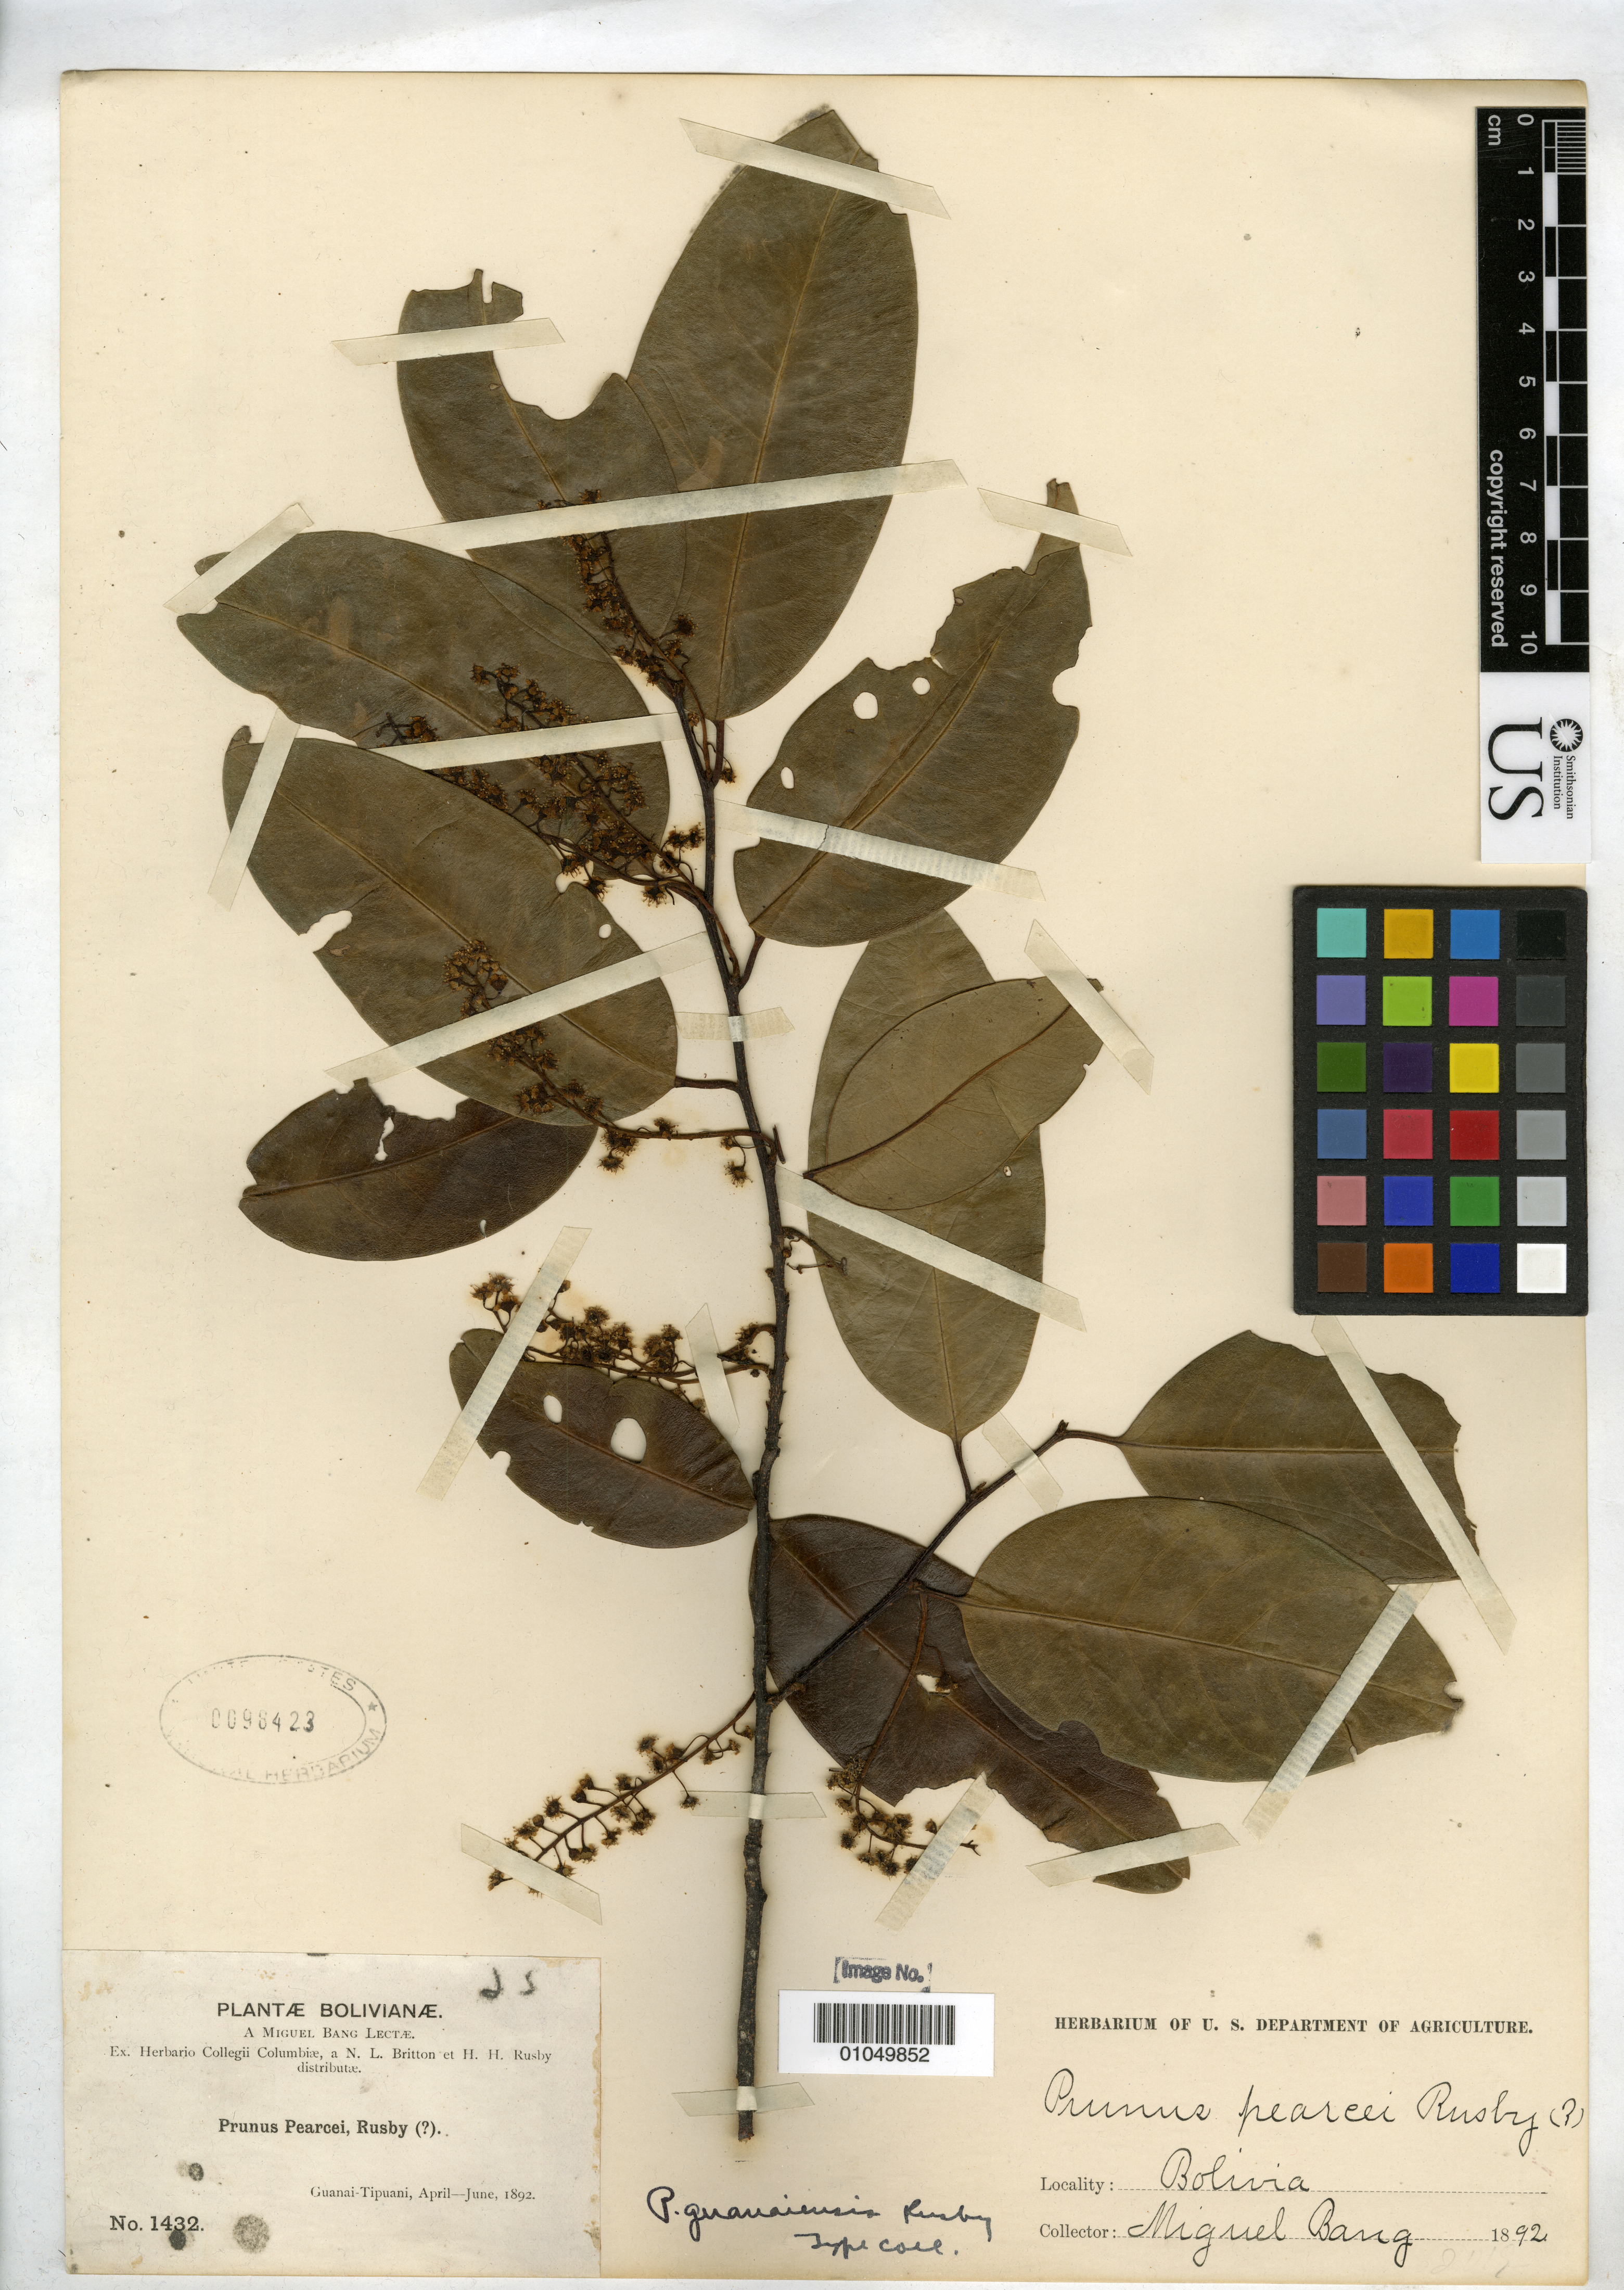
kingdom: Plantae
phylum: Tracheophyta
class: Magnoliopsida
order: Rosales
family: Rosaceae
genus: Prunus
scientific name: Prunus guanaiensis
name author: Rusby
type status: Isolectotype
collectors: M. Bang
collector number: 1432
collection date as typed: Apr 1892 to -- Jun 1892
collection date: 1892-04/1892-06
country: Bolivia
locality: Guanai - Tipuani.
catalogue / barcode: US 98423